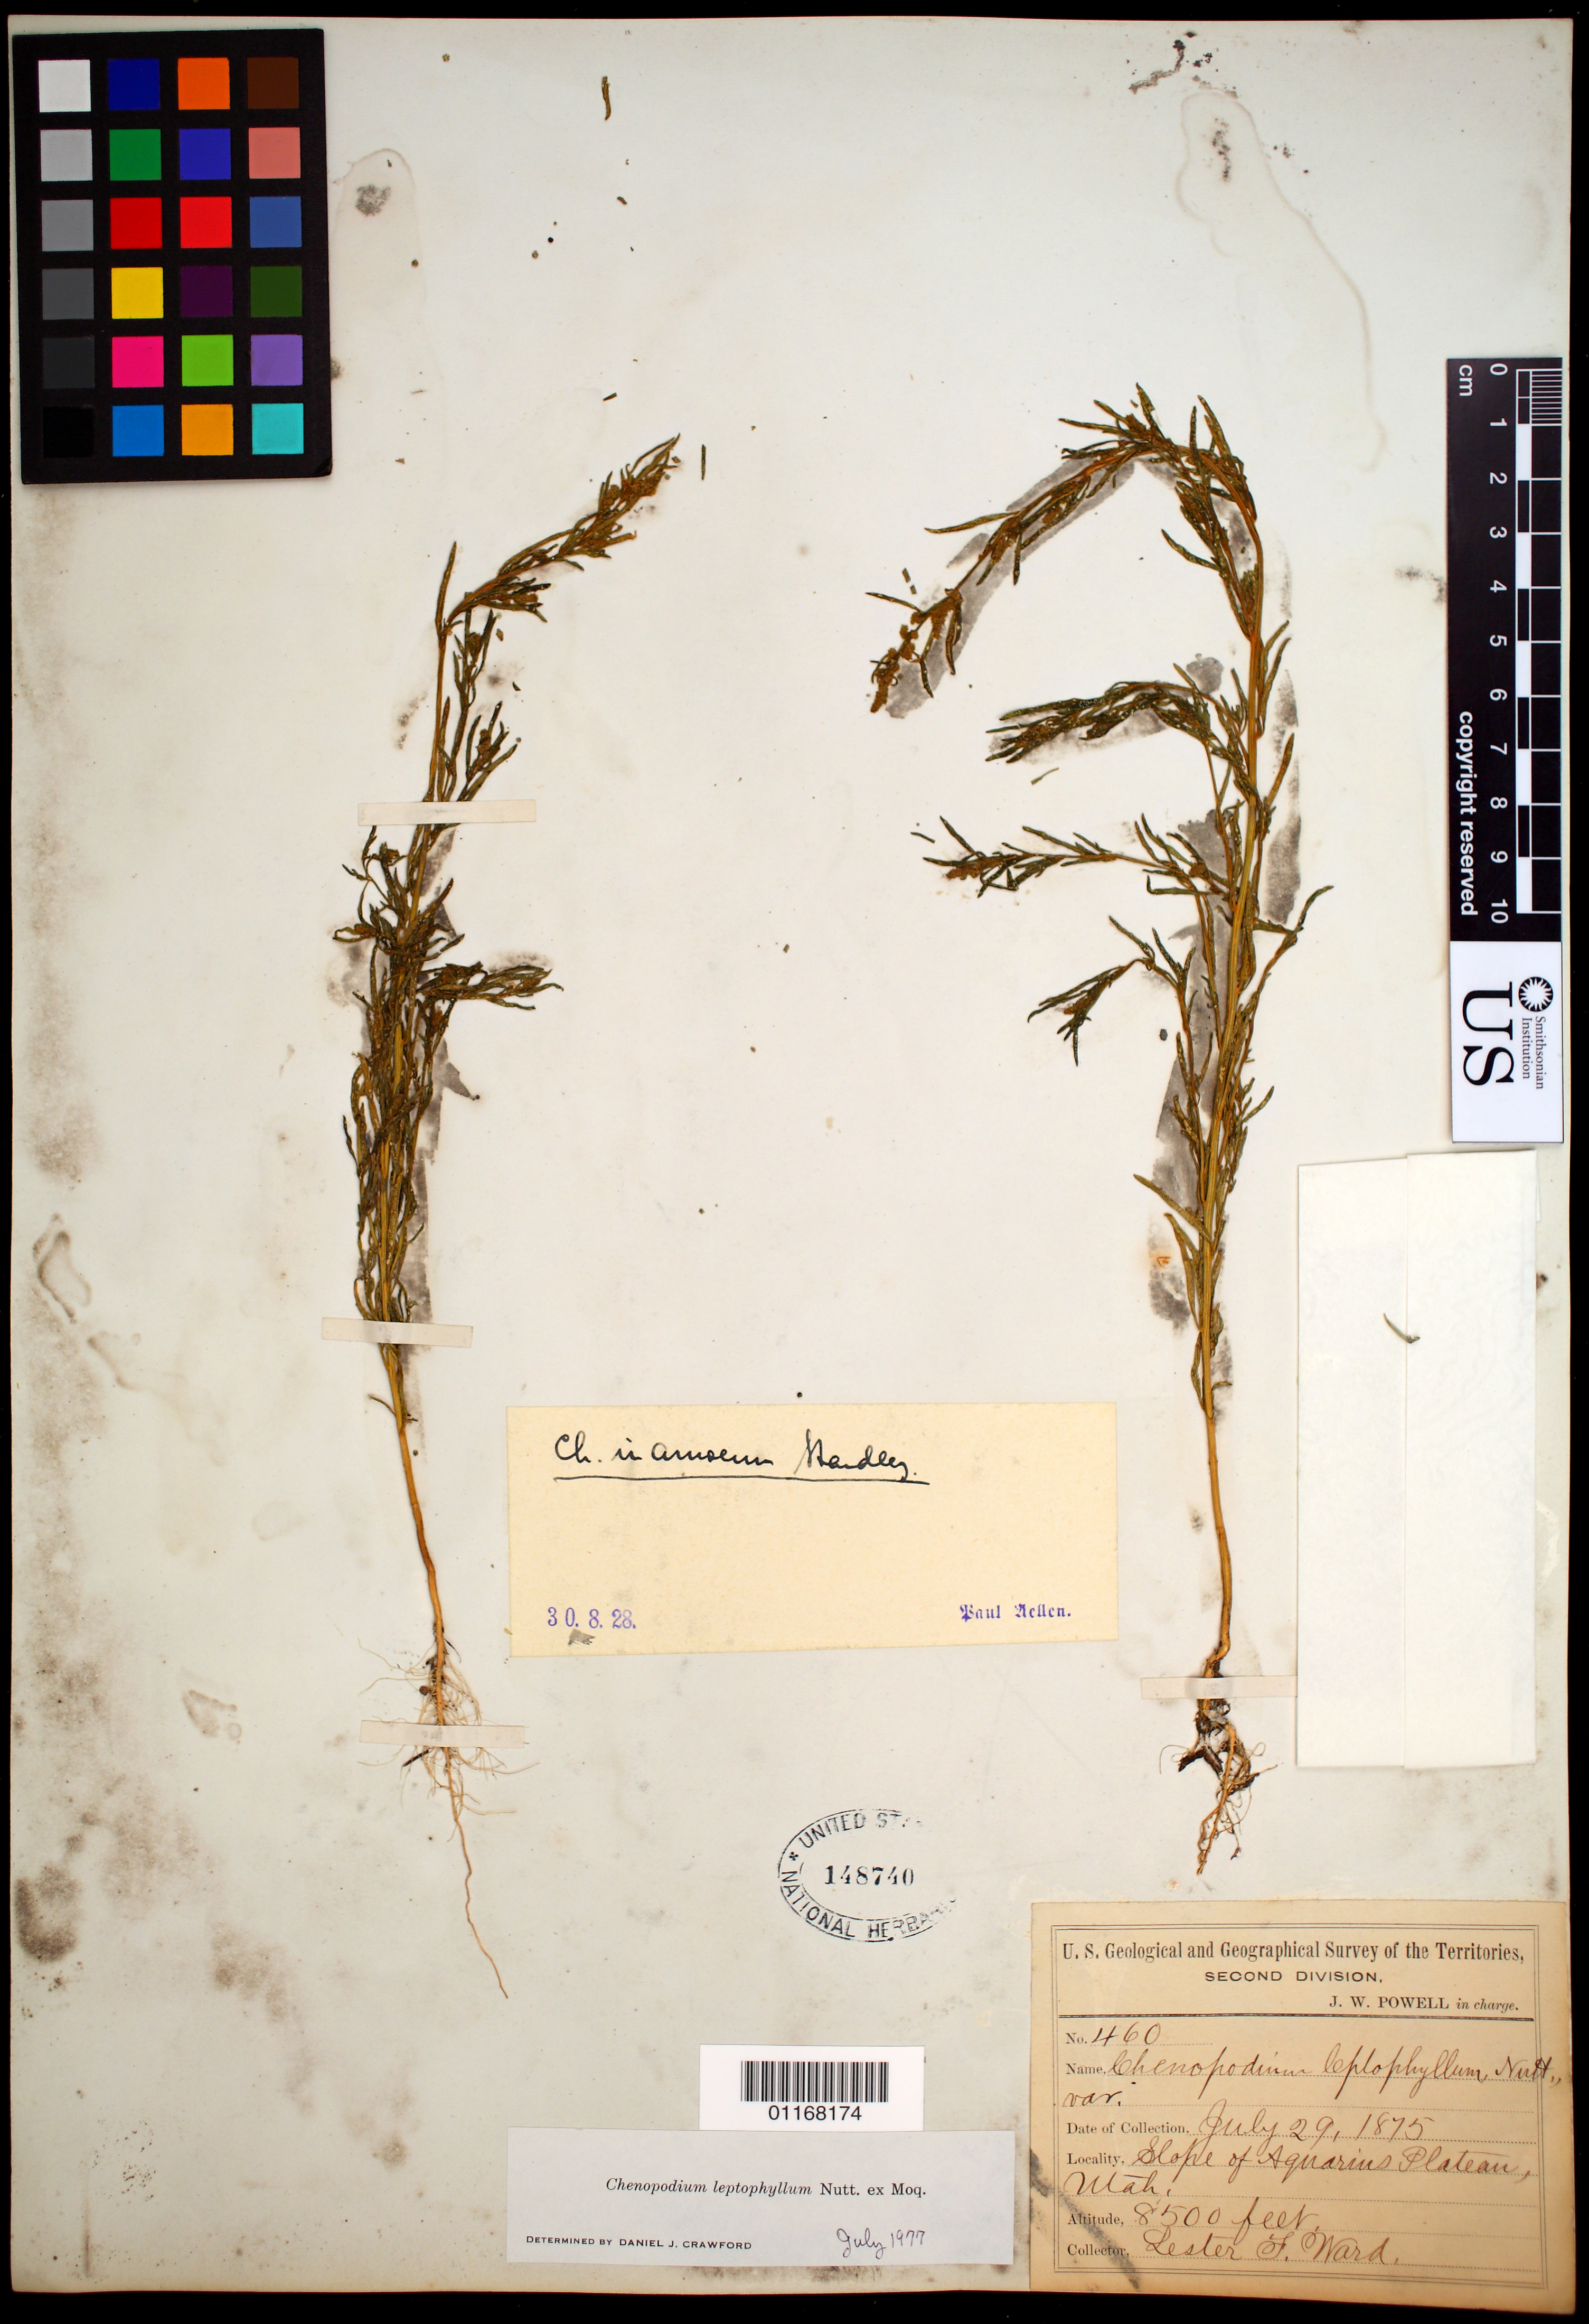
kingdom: Plantae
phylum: Tracheophyta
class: Magnoliopsida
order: Caryophyllales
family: Amaranthaceae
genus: Chenopodium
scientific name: Chenopodium leptophyllum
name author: (Moq.) Nutt. ex S. Watson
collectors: L. F. Ward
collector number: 460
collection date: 1875-07-29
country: United States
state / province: Utah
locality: Slope of Aquarius Plateau.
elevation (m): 2591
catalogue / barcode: US 148740